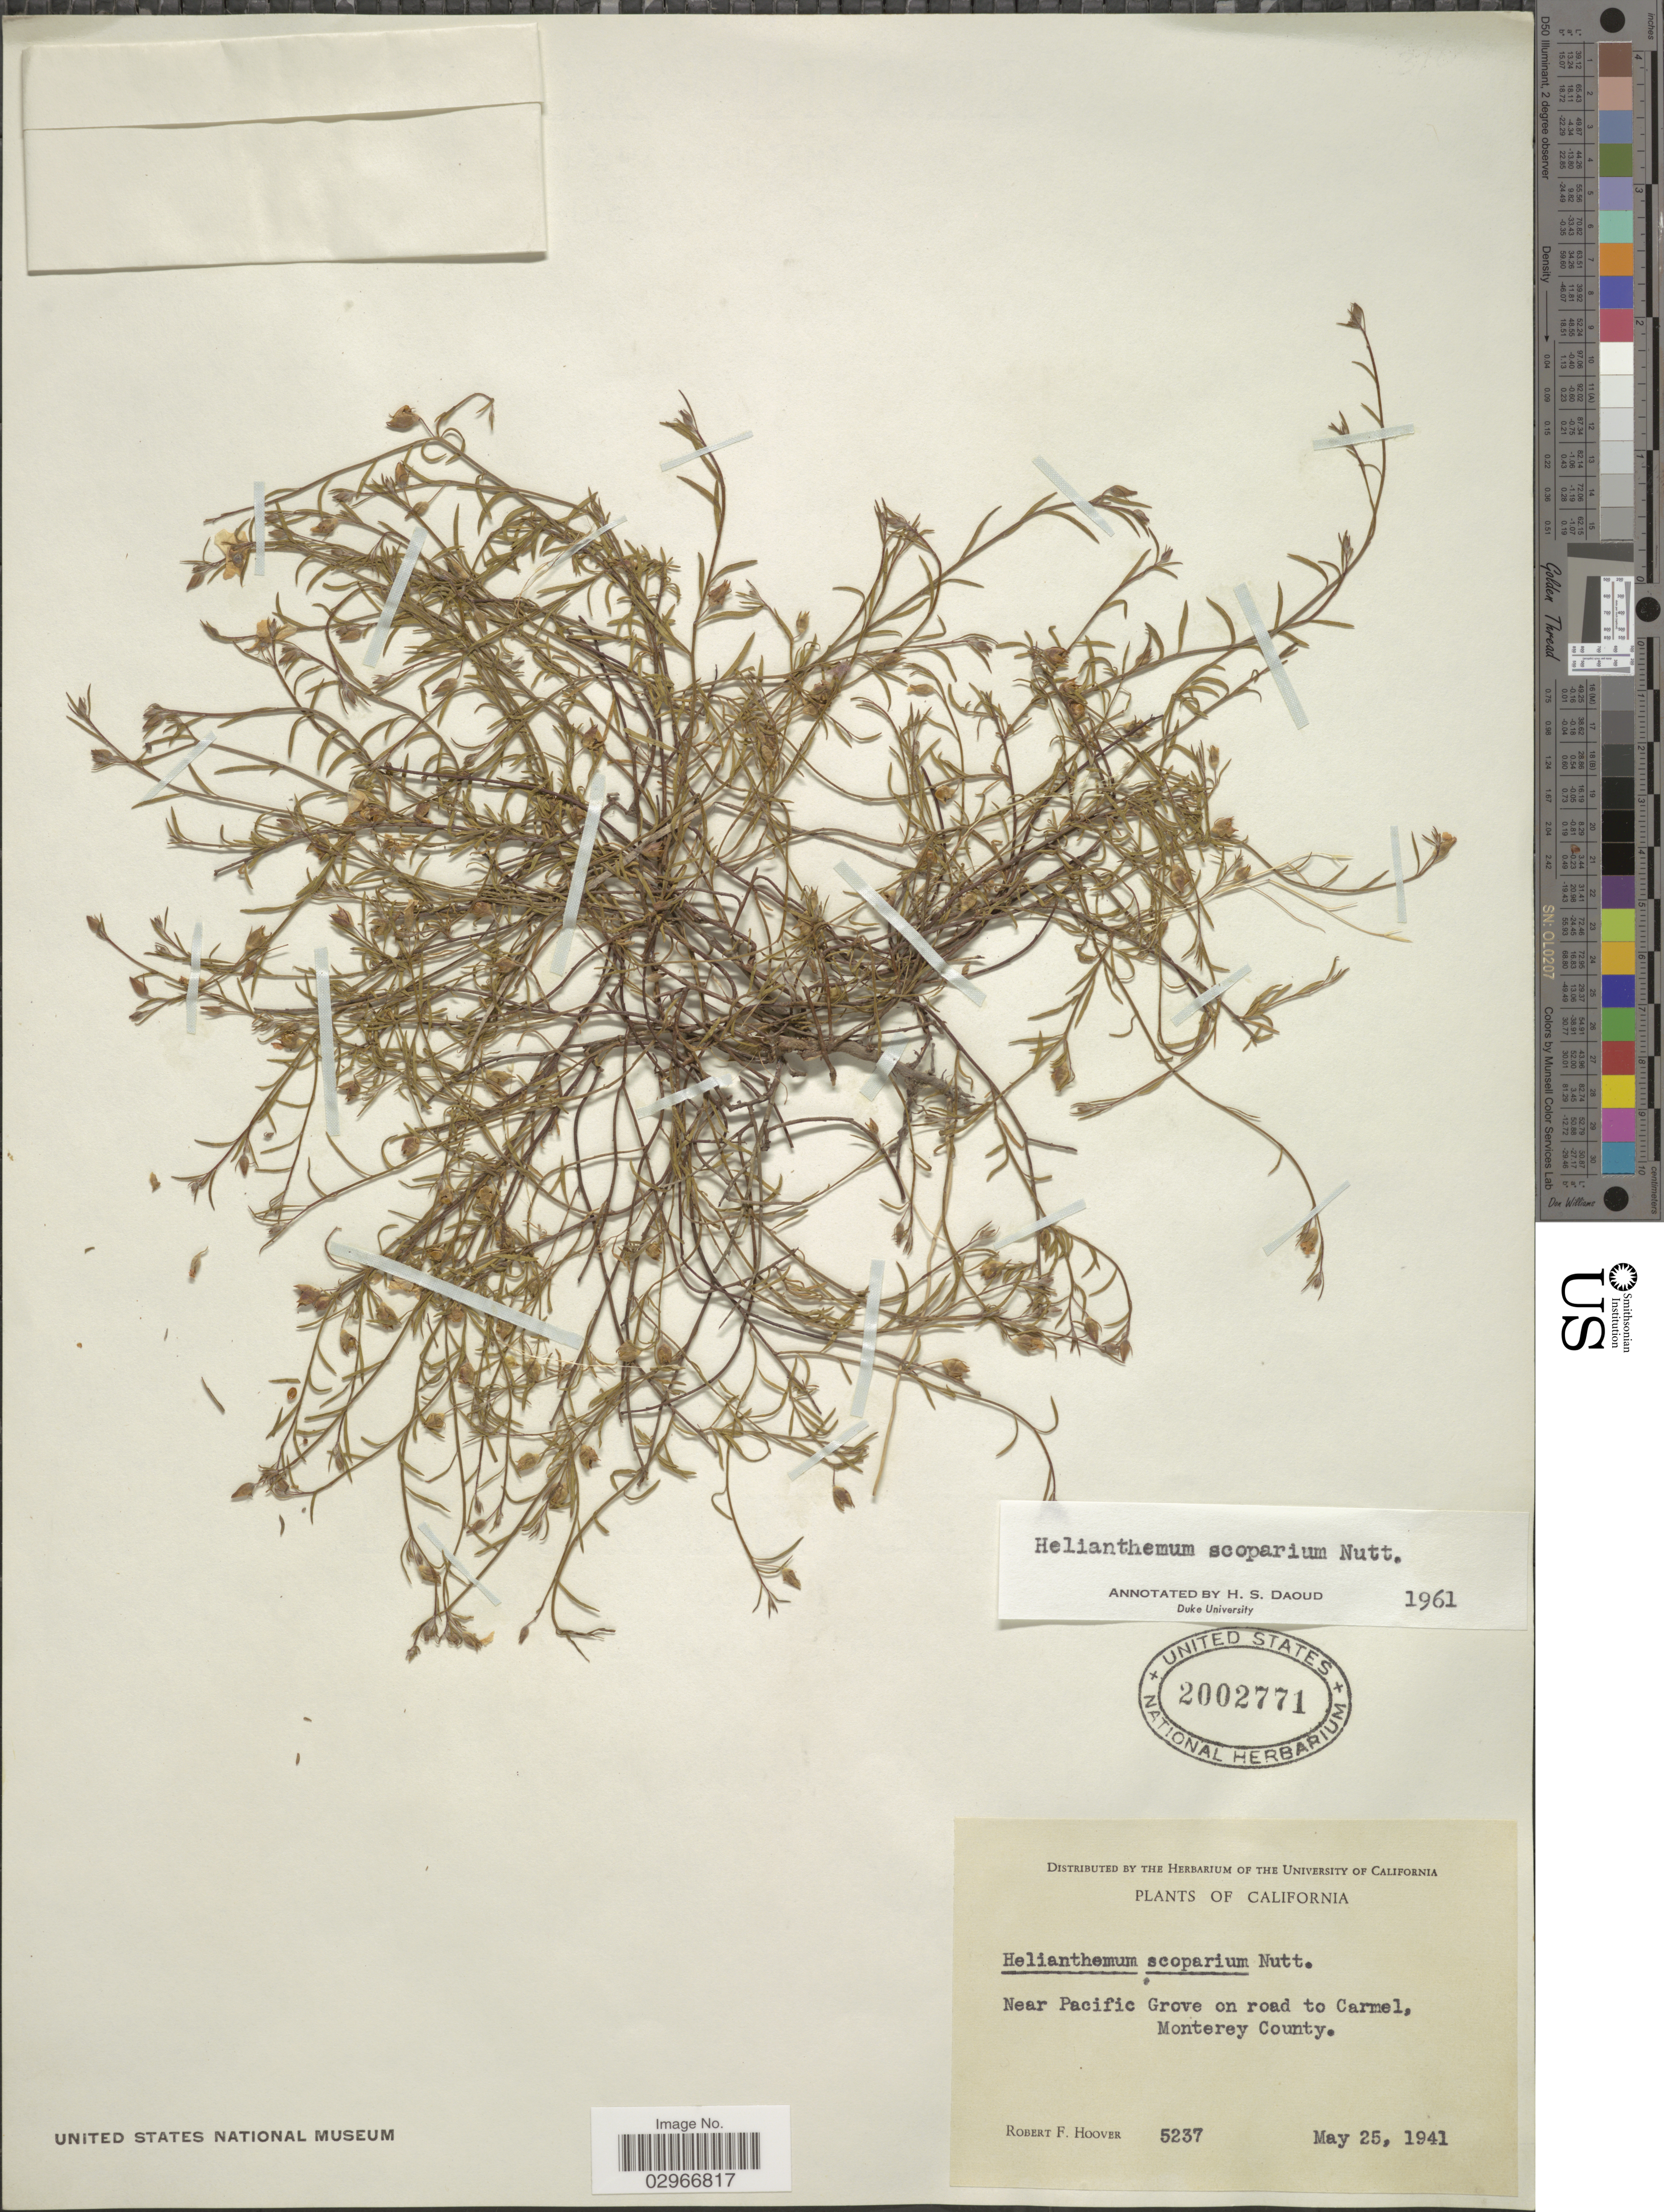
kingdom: Plantae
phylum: Tracheophyta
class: Magnoliopsida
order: Malvales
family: Cistaceae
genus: Helianthemum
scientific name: Helianthemum scoparium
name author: Nutt. ex Torr. & A. Gray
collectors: R. F. Hoover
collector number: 5237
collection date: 1941-05-25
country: United States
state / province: California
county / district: Monterey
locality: Near Pacific Gorve on road to Carmel, Monterey County.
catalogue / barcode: US 2002771